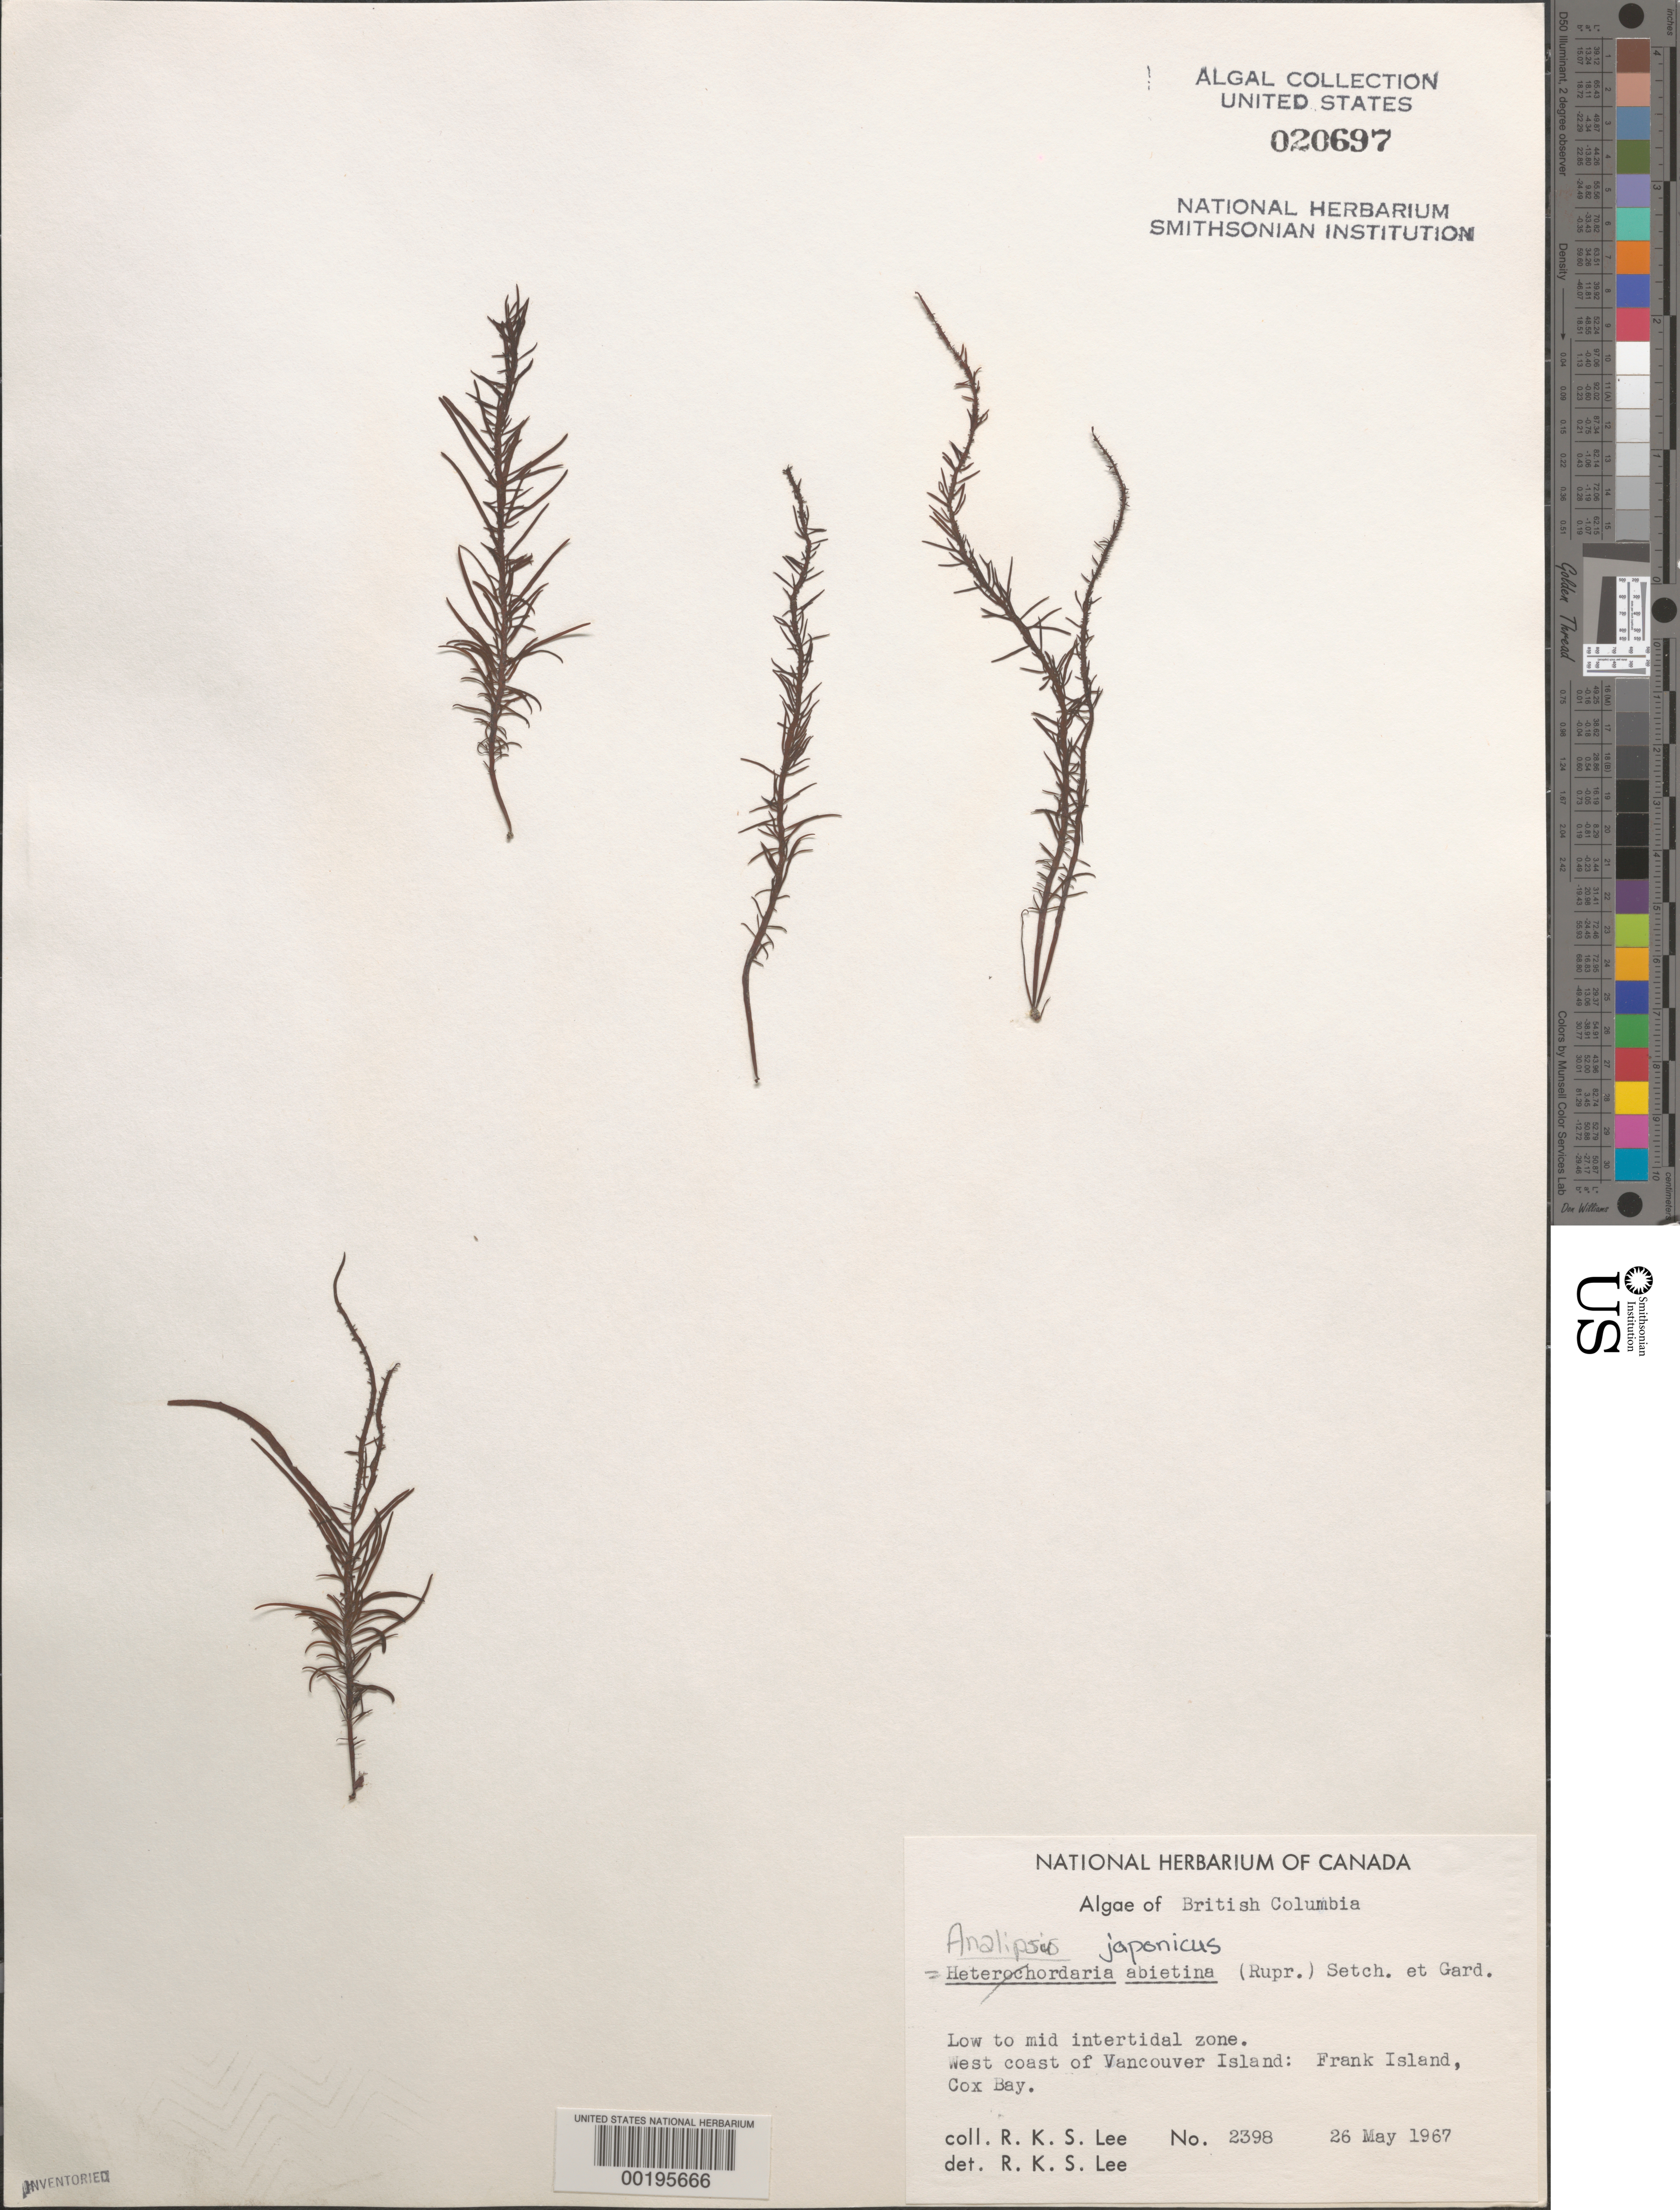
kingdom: Chromista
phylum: Ochrophyta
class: Phaeophyceae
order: Ectocarpales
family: Chordariaceae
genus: Analipus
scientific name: Analipus japonicus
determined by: Lee, R. K. S.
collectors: R. Lee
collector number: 2398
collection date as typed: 26 May 1967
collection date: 1967-05-26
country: Canada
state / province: British Columbia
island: Frank Island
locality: Cox Bay, Vancouver Island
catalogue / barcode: US 20697